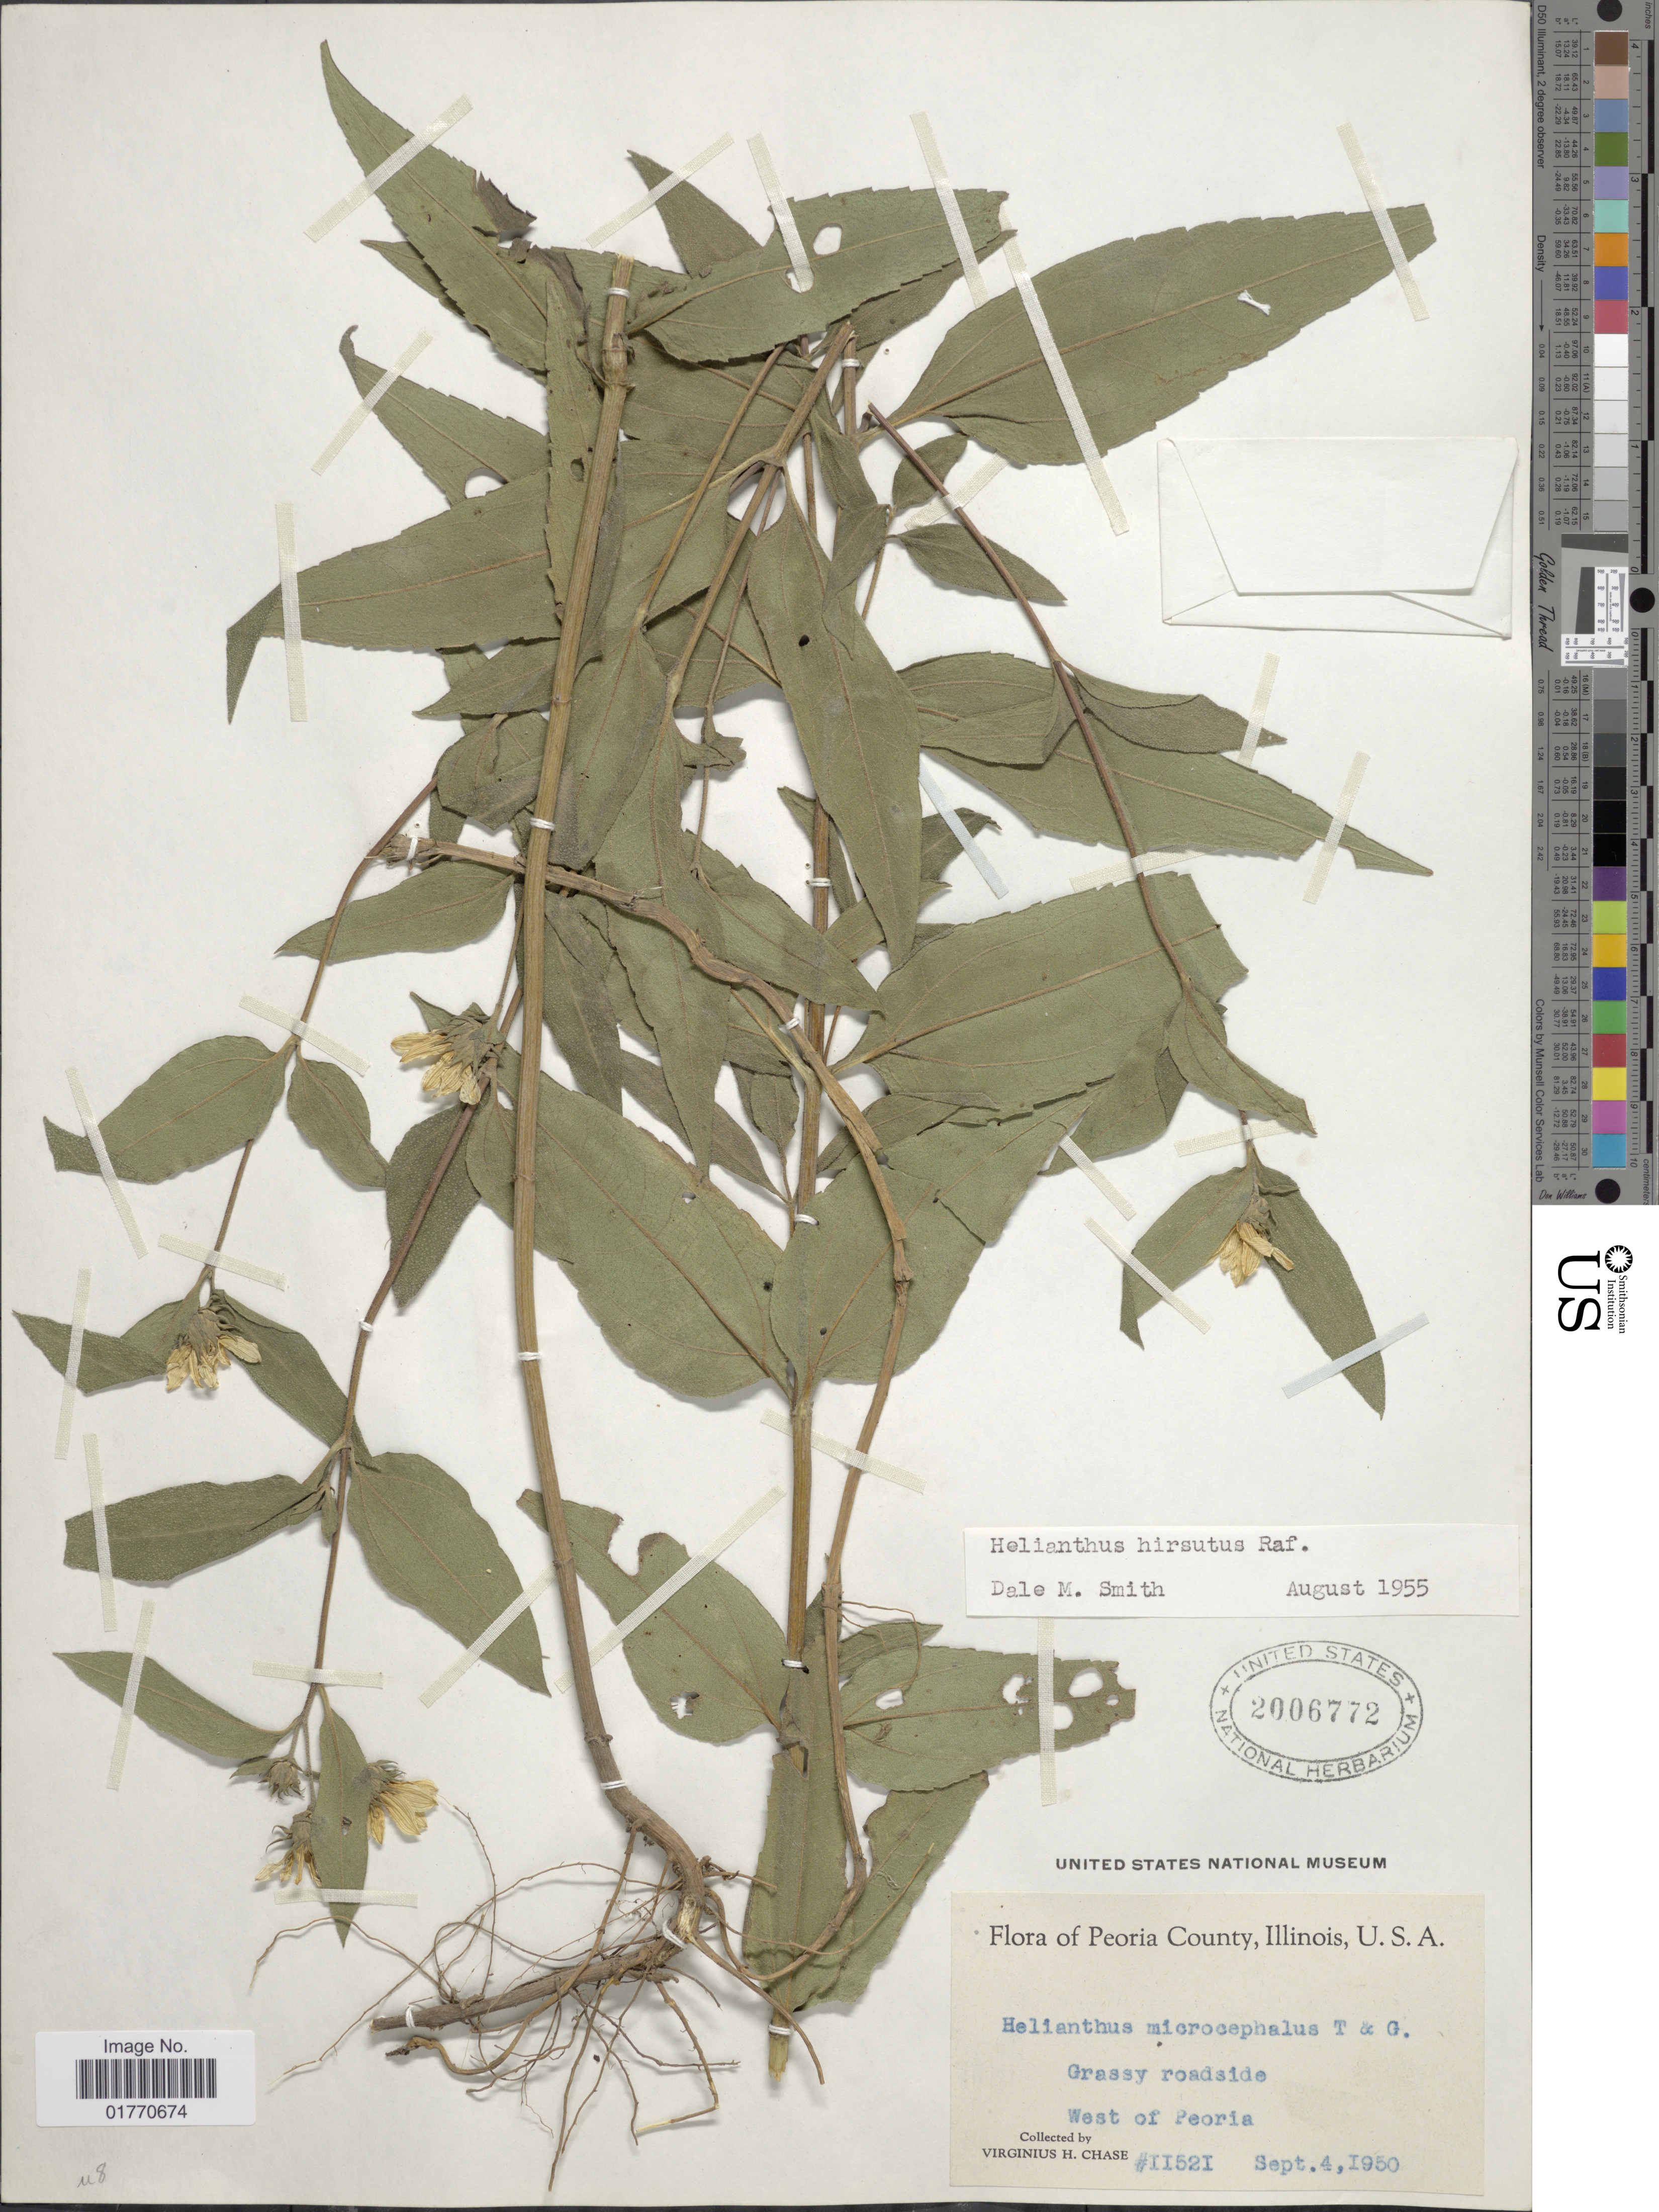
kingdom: Plantae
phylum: Tracheophyta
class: Magnoliopsida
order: Asterales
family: Asteraceae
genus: Helianthus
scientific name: Helianthus hirsutus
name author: Raf.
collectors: V. H. Chase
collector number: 11521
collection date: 1950-09-04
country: United States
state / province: Illinois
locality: Peoria County, grassy roadside, west Peoria.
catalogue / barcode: US 2006772